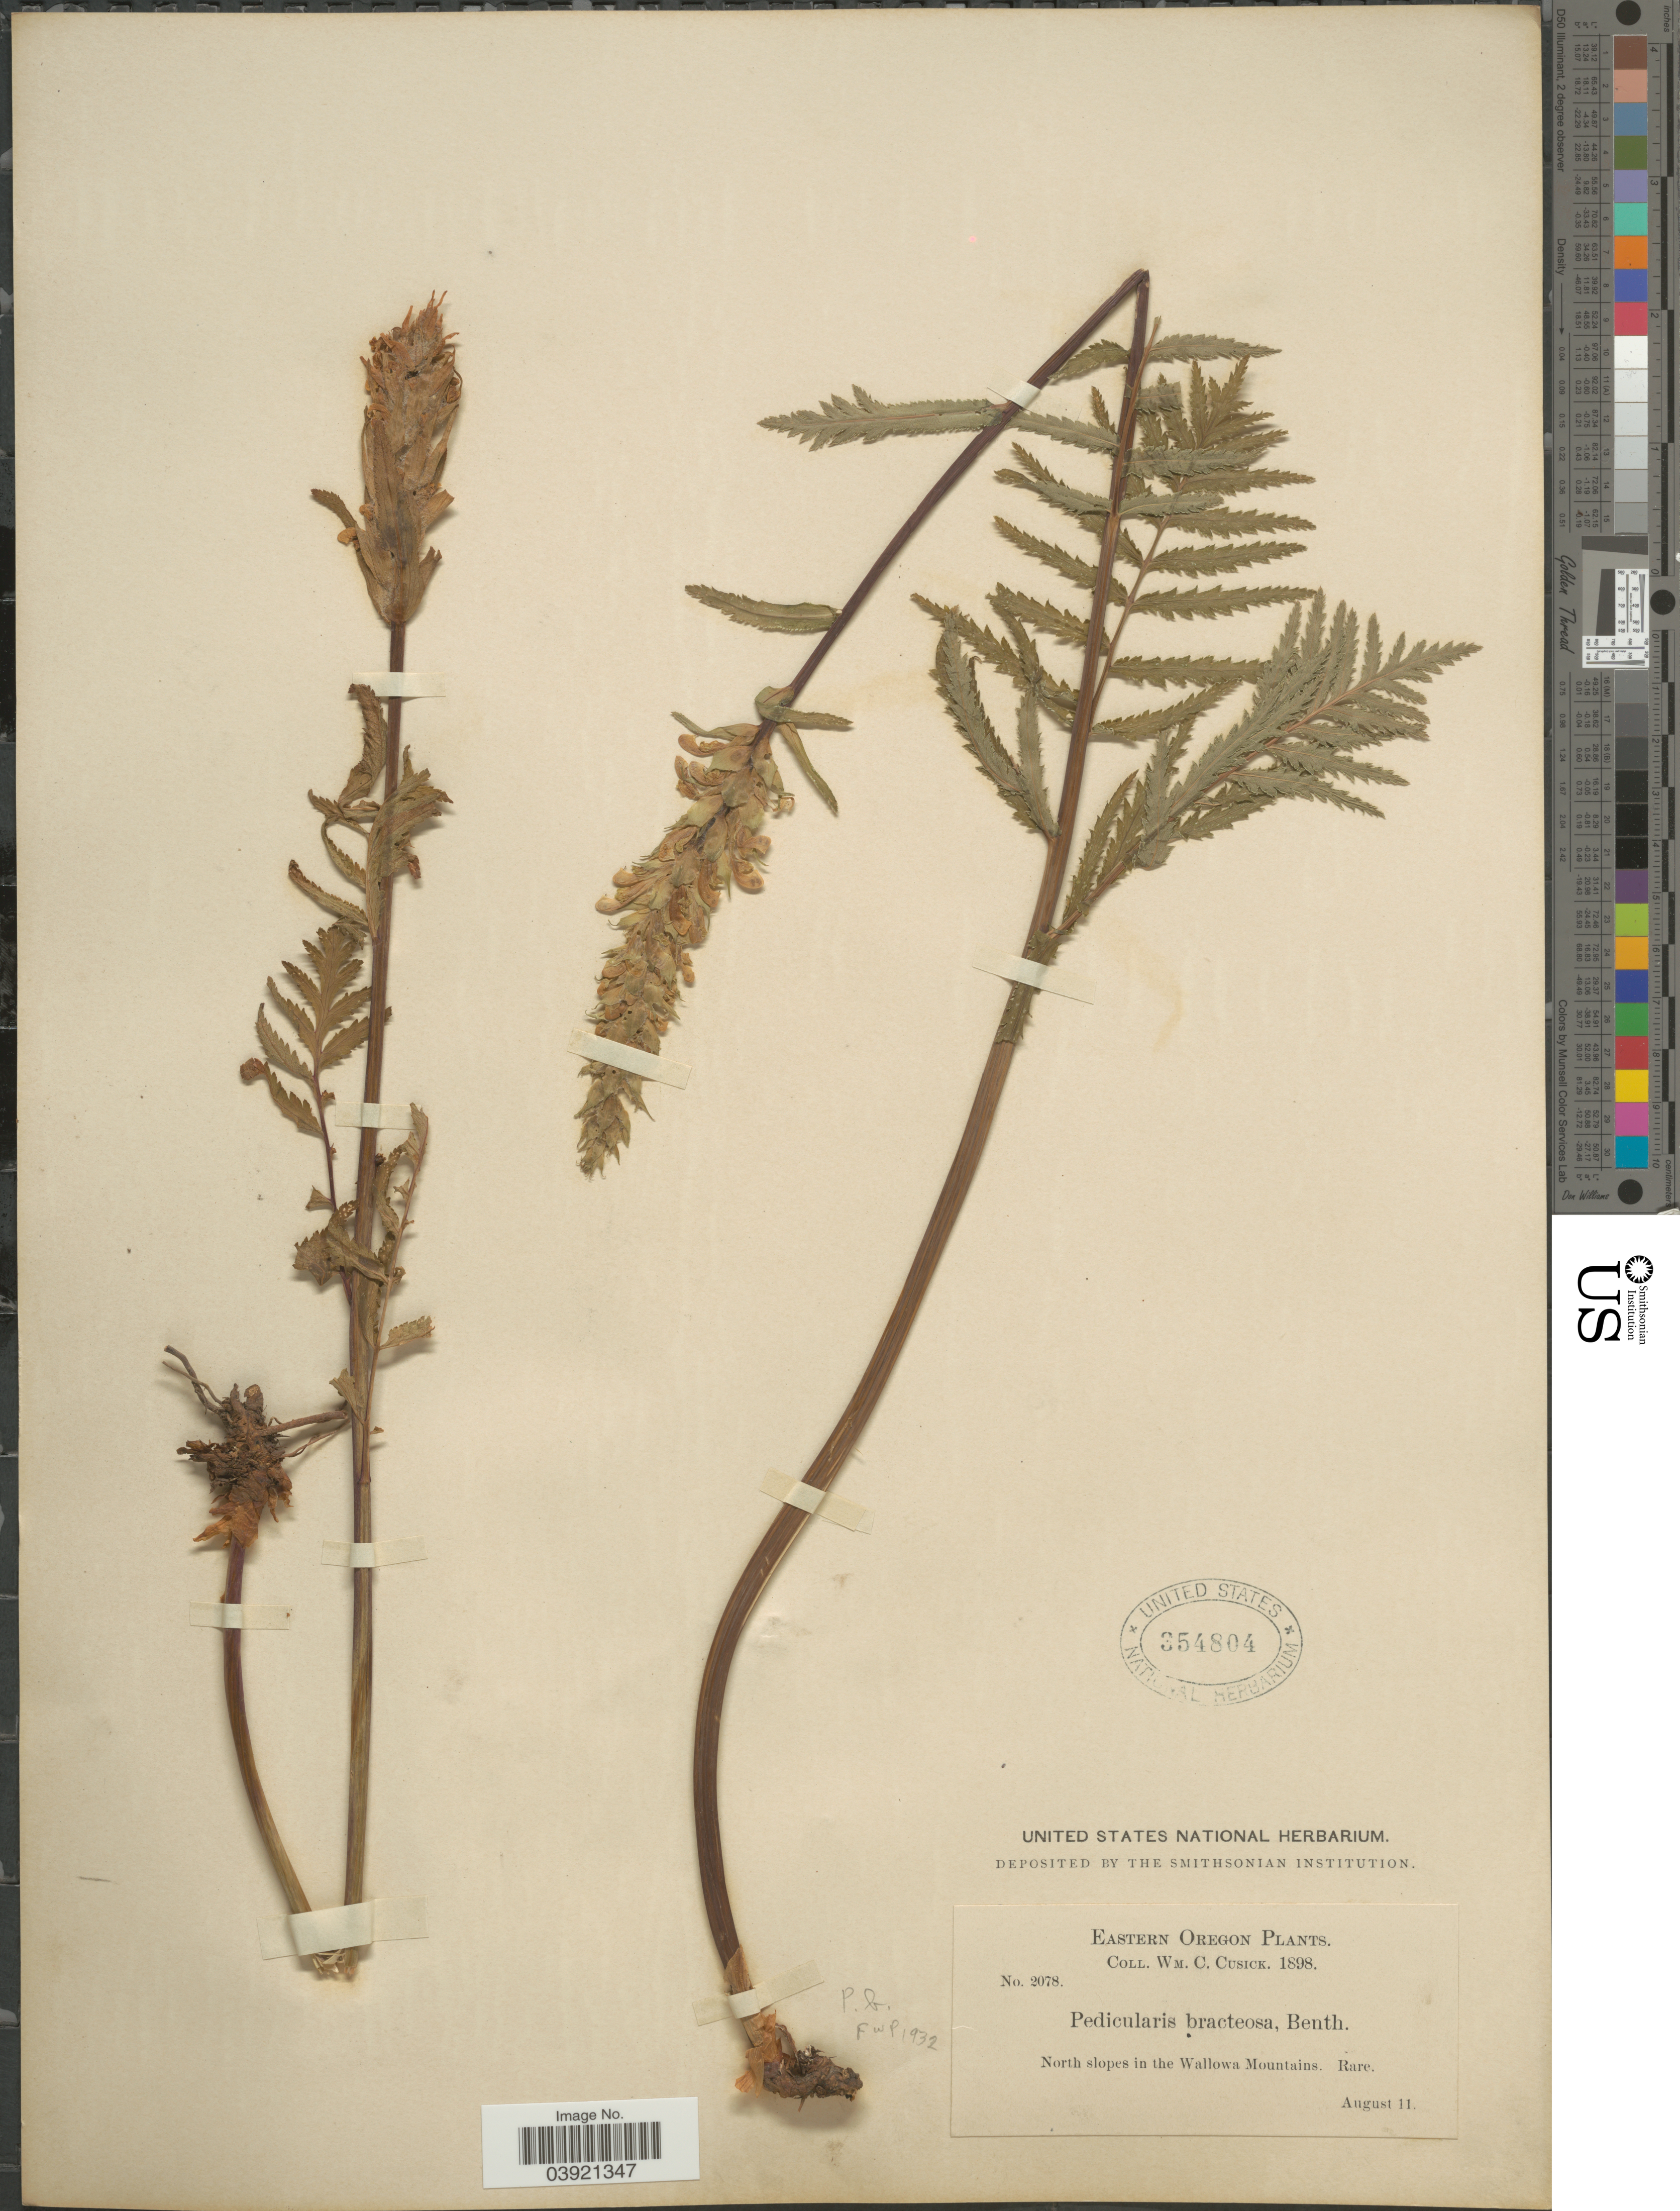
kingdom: Plantae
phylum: Tracheophyta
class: Magnoliopsida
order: Lamiales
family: Orobanchaceae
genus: Pedicularis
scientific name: Pedicularis bracteosa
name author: Benth.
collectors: W. C. Cusick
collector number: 2078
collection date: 1898-08-11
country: United States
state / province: Oregon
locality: Eastern Oregon. North slopes in the Wallowa Mountains.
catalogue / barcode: US 354804